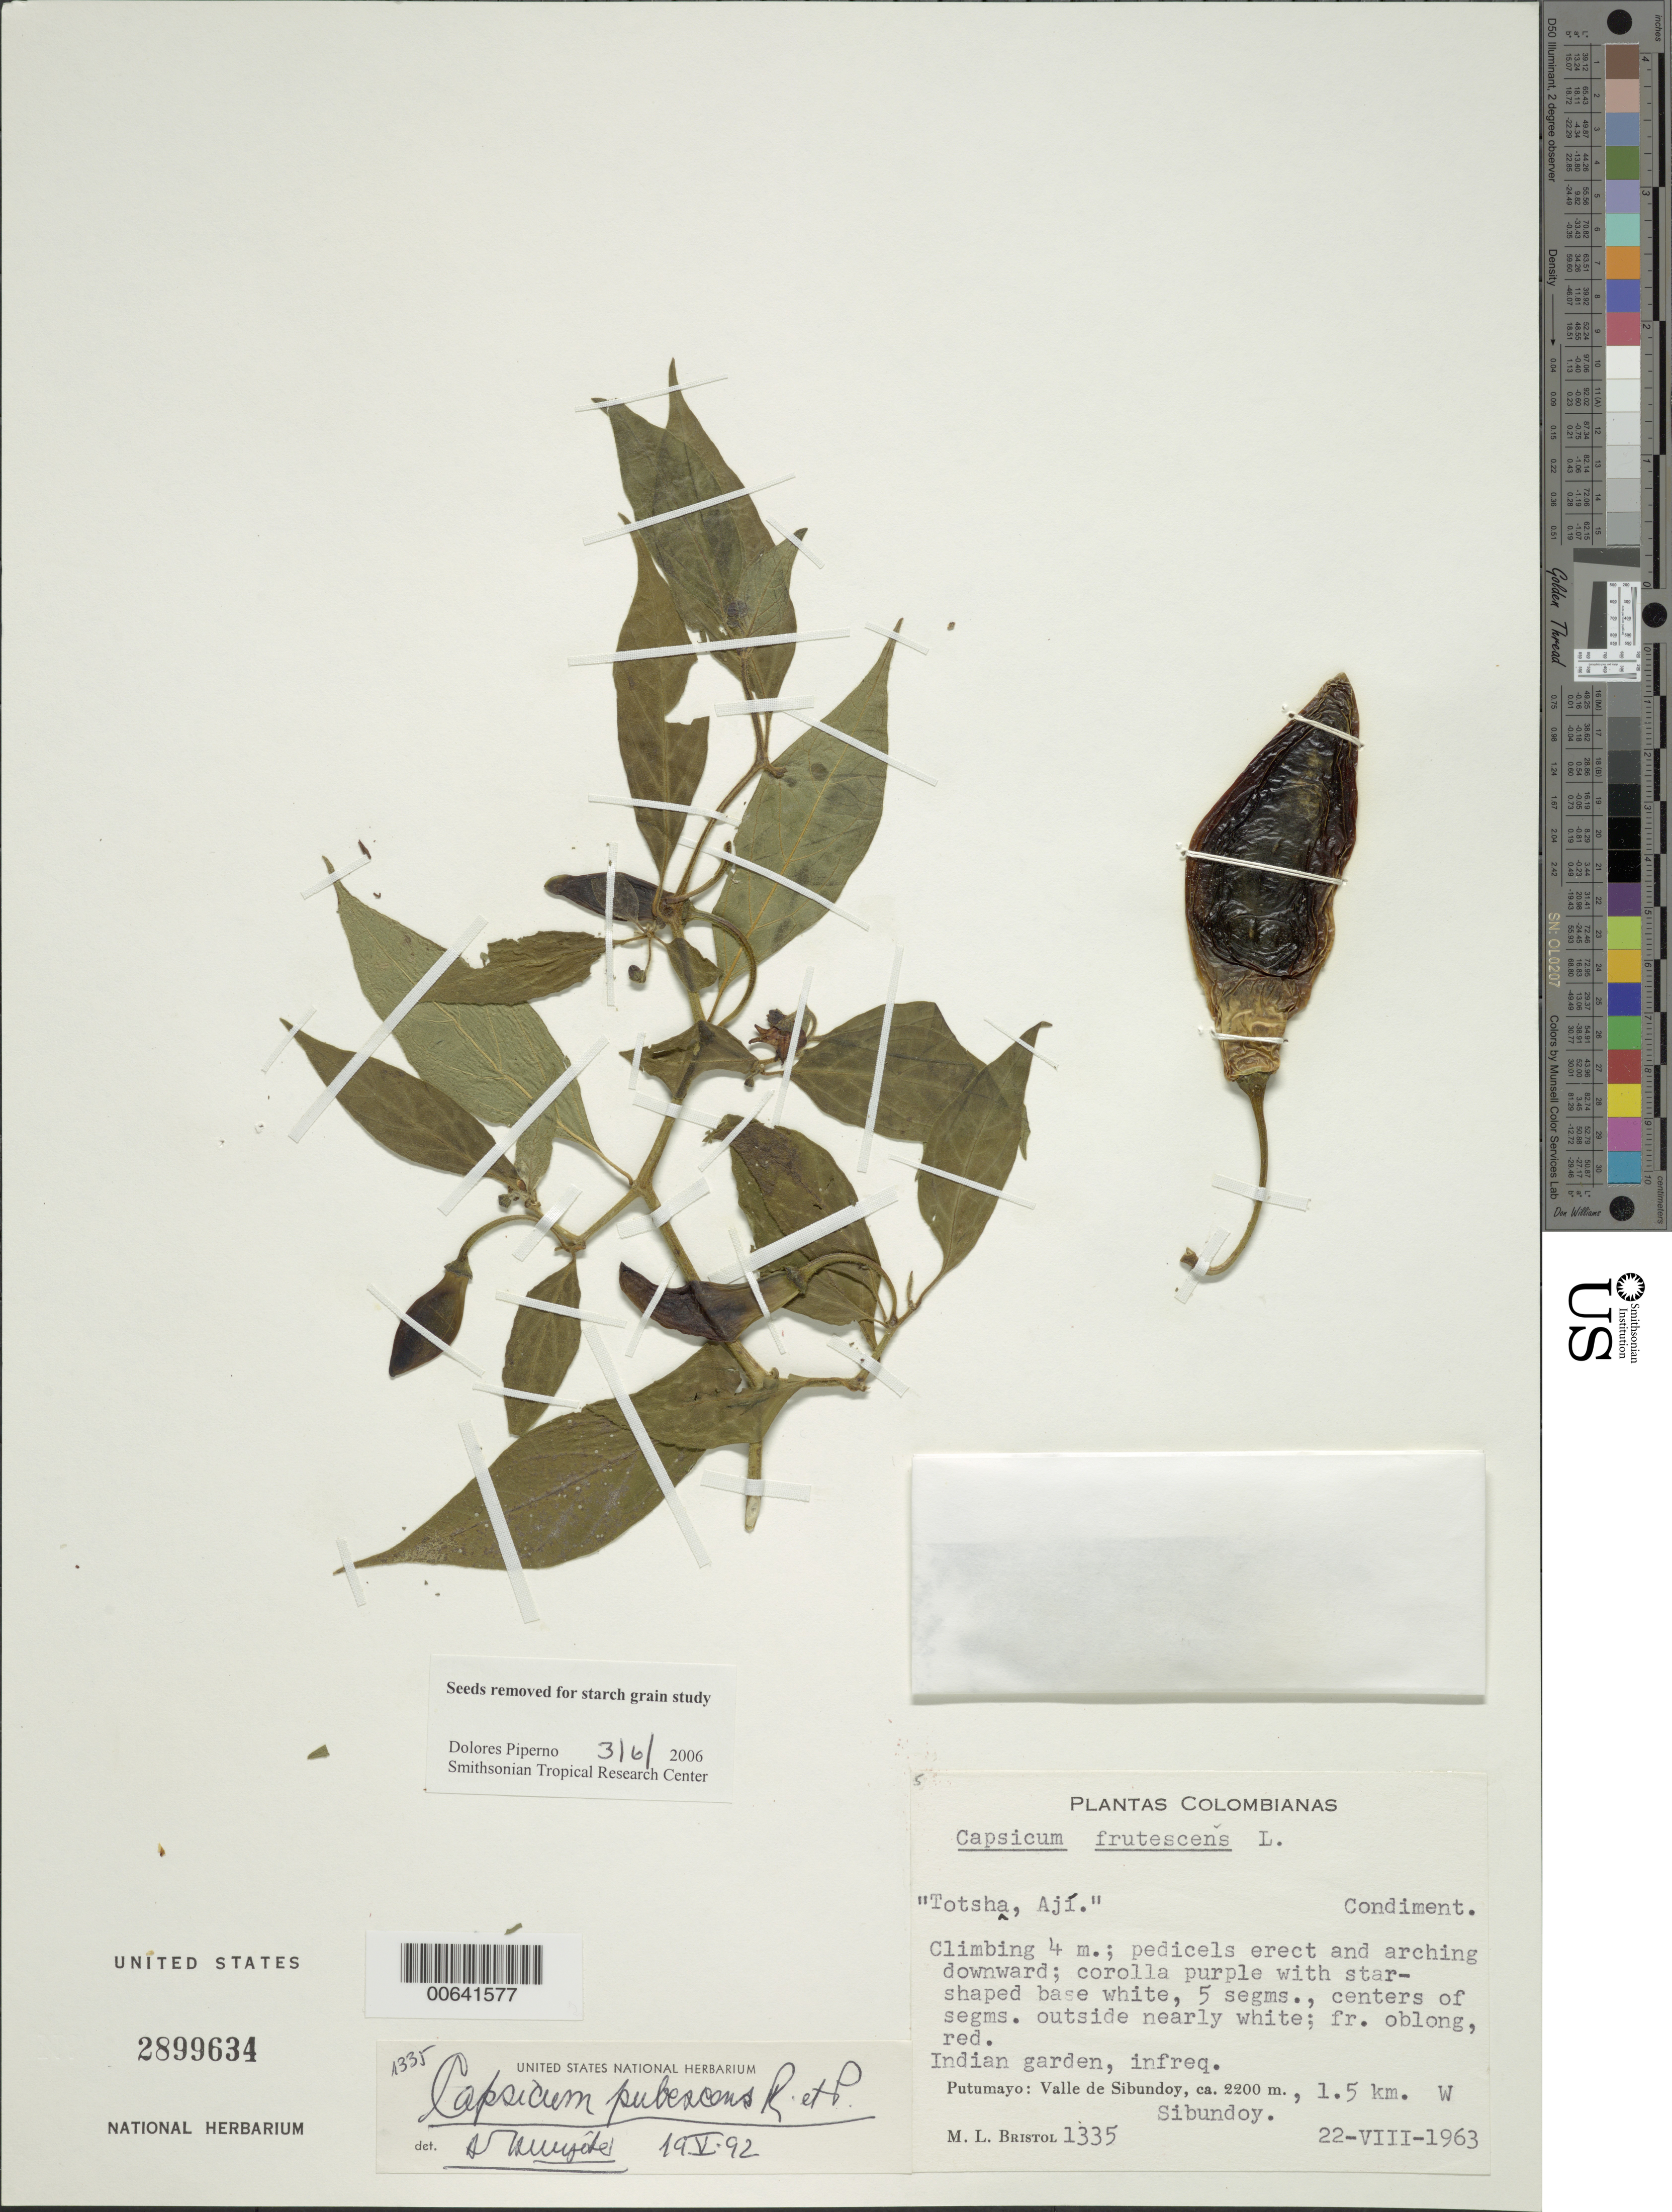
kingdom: Plantae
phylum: Tracheophyta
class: Magnoliopsida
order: Solanales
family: Solanaceae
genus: Capsicum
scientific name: Capsicum pubescens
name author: Ruiz & Pav.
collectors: M. L. Bristol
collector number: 1335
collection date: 1963-08-22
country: Colombia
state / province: Putumayo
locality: Valle de Sibundoy, 1.5 km. W. Sibundoy.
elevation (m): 2200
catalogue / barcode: US 2899634